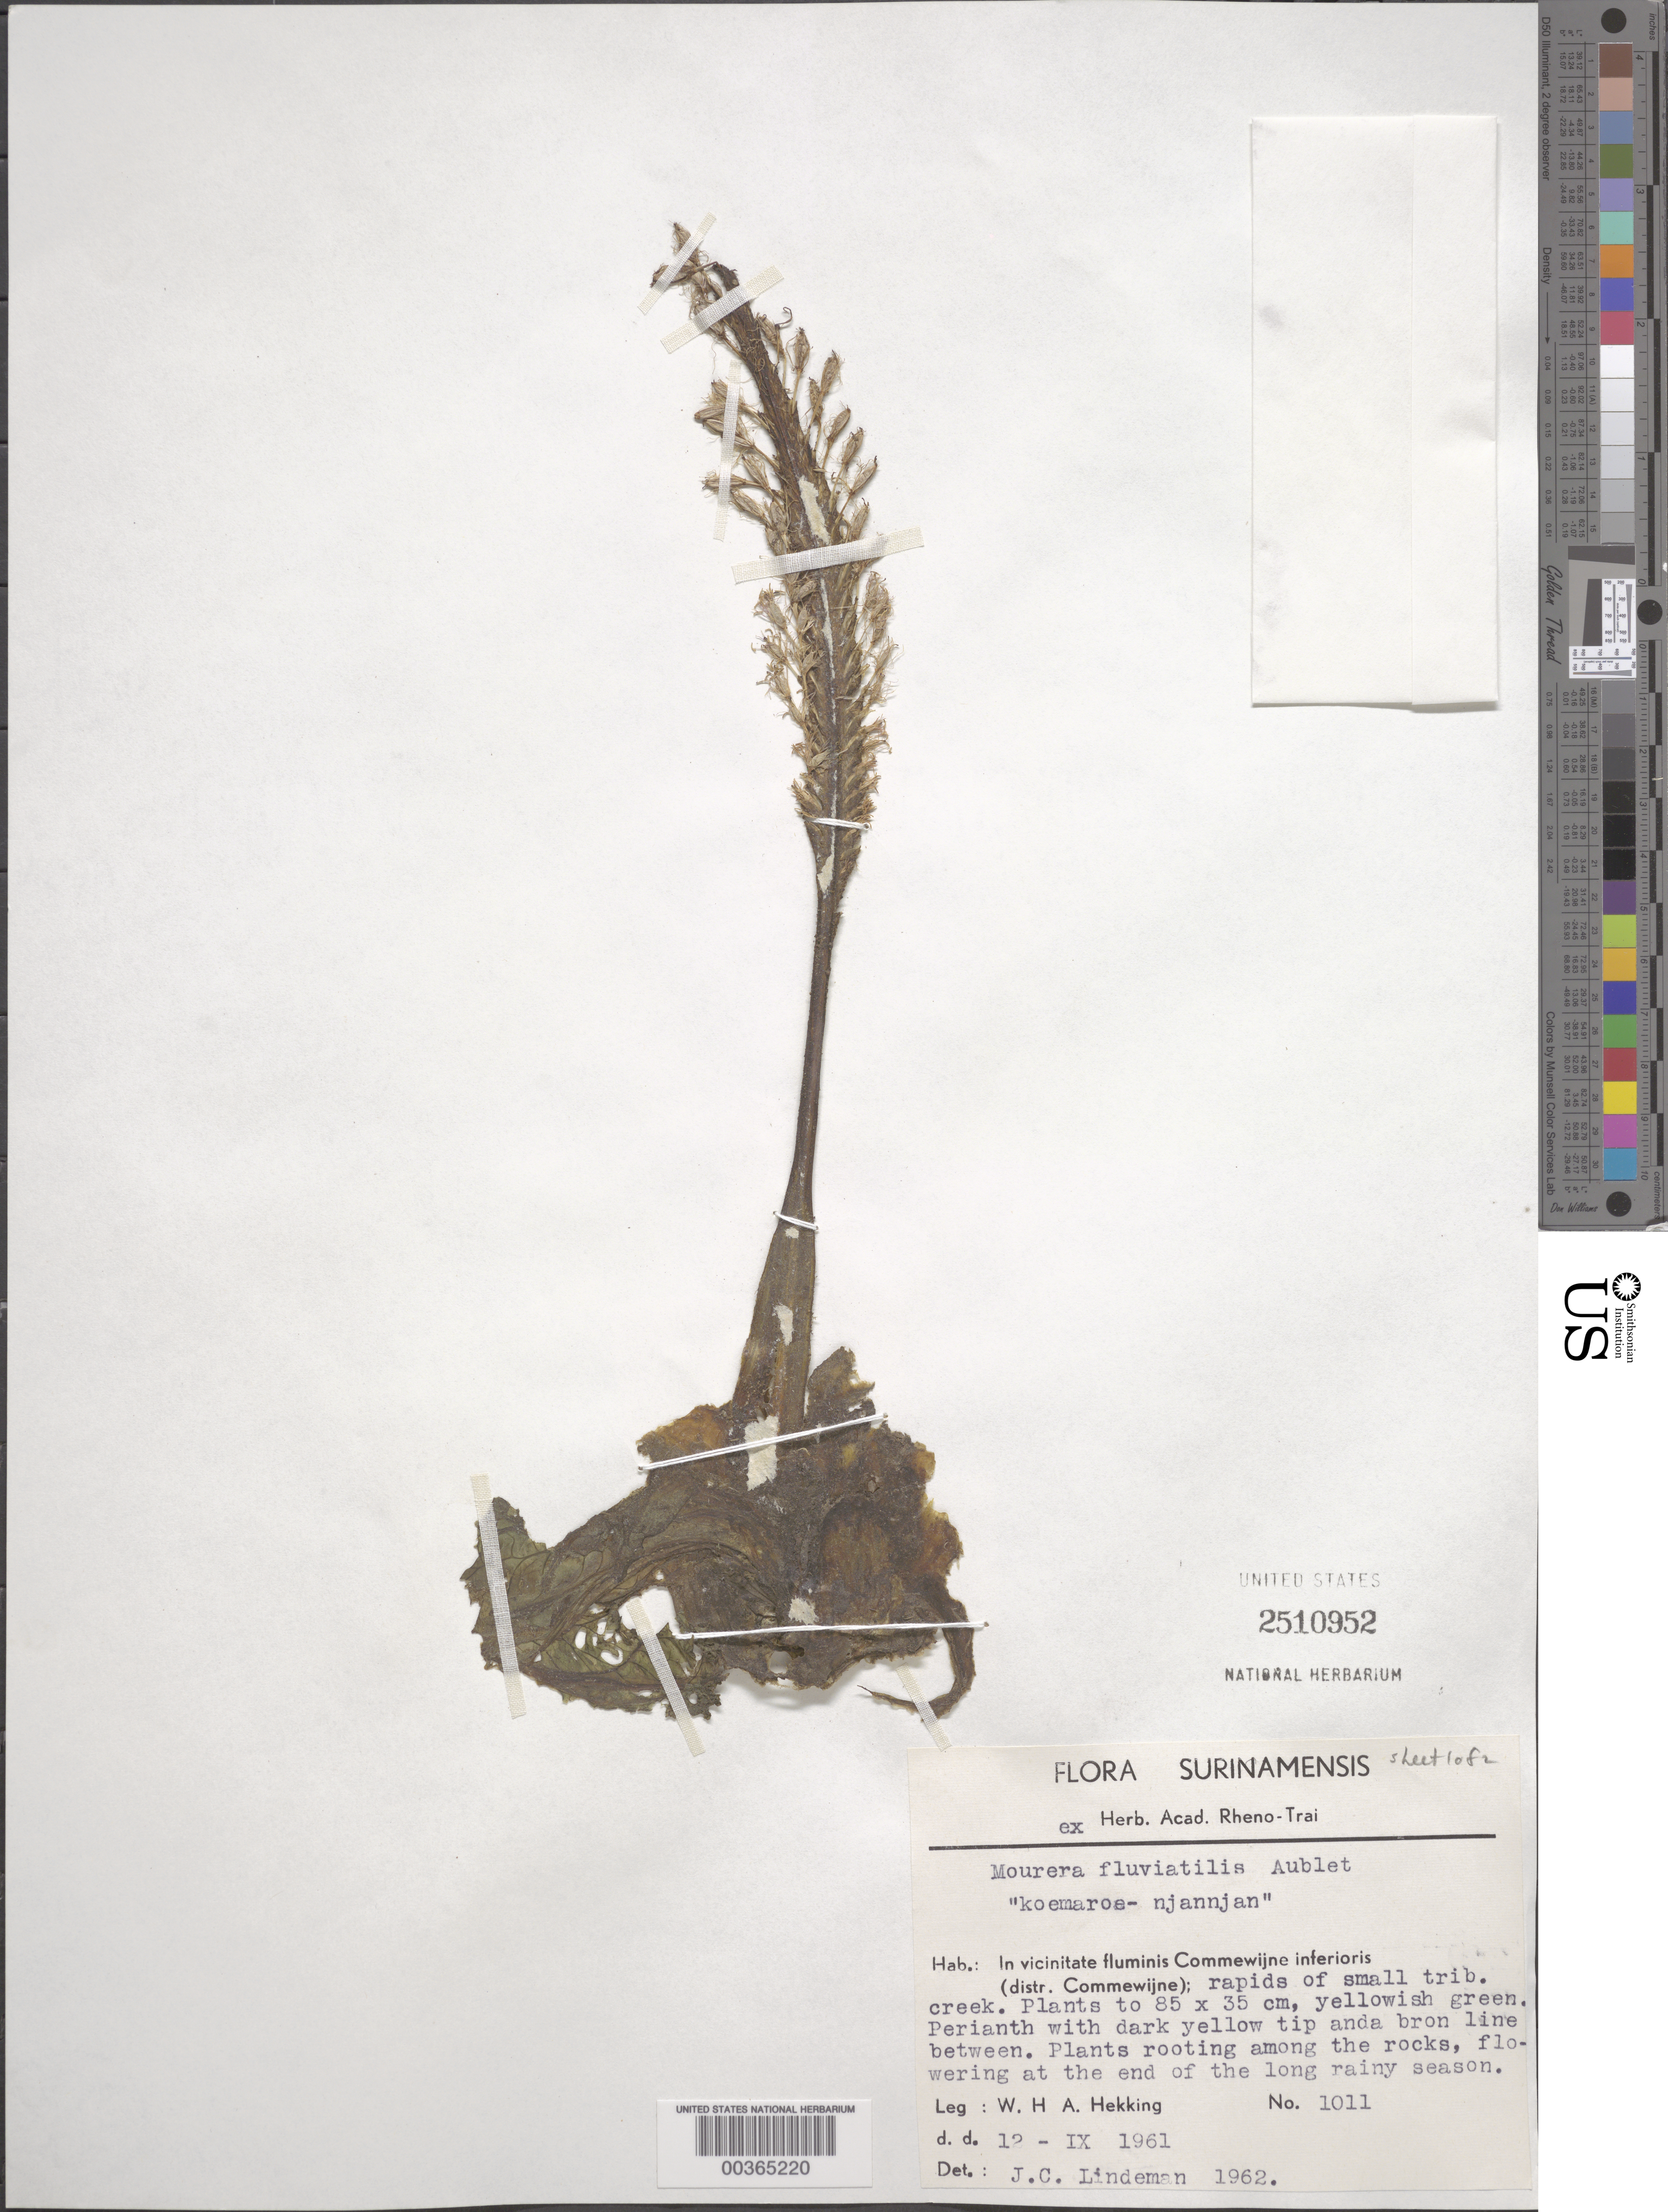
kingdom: Plantae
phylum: Tracheophyta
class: Magnoliopsida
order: Malpighiales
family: Podostemaceae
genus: Mourera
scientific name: Mourera fluviatilis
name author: Aubl.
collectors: W. H. A. Hekking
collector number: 1011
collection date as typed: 12 Dec 1961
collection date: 1961-12-12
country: Suriname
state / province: Commewijne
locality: Commewijne river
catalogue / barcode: US 2510952